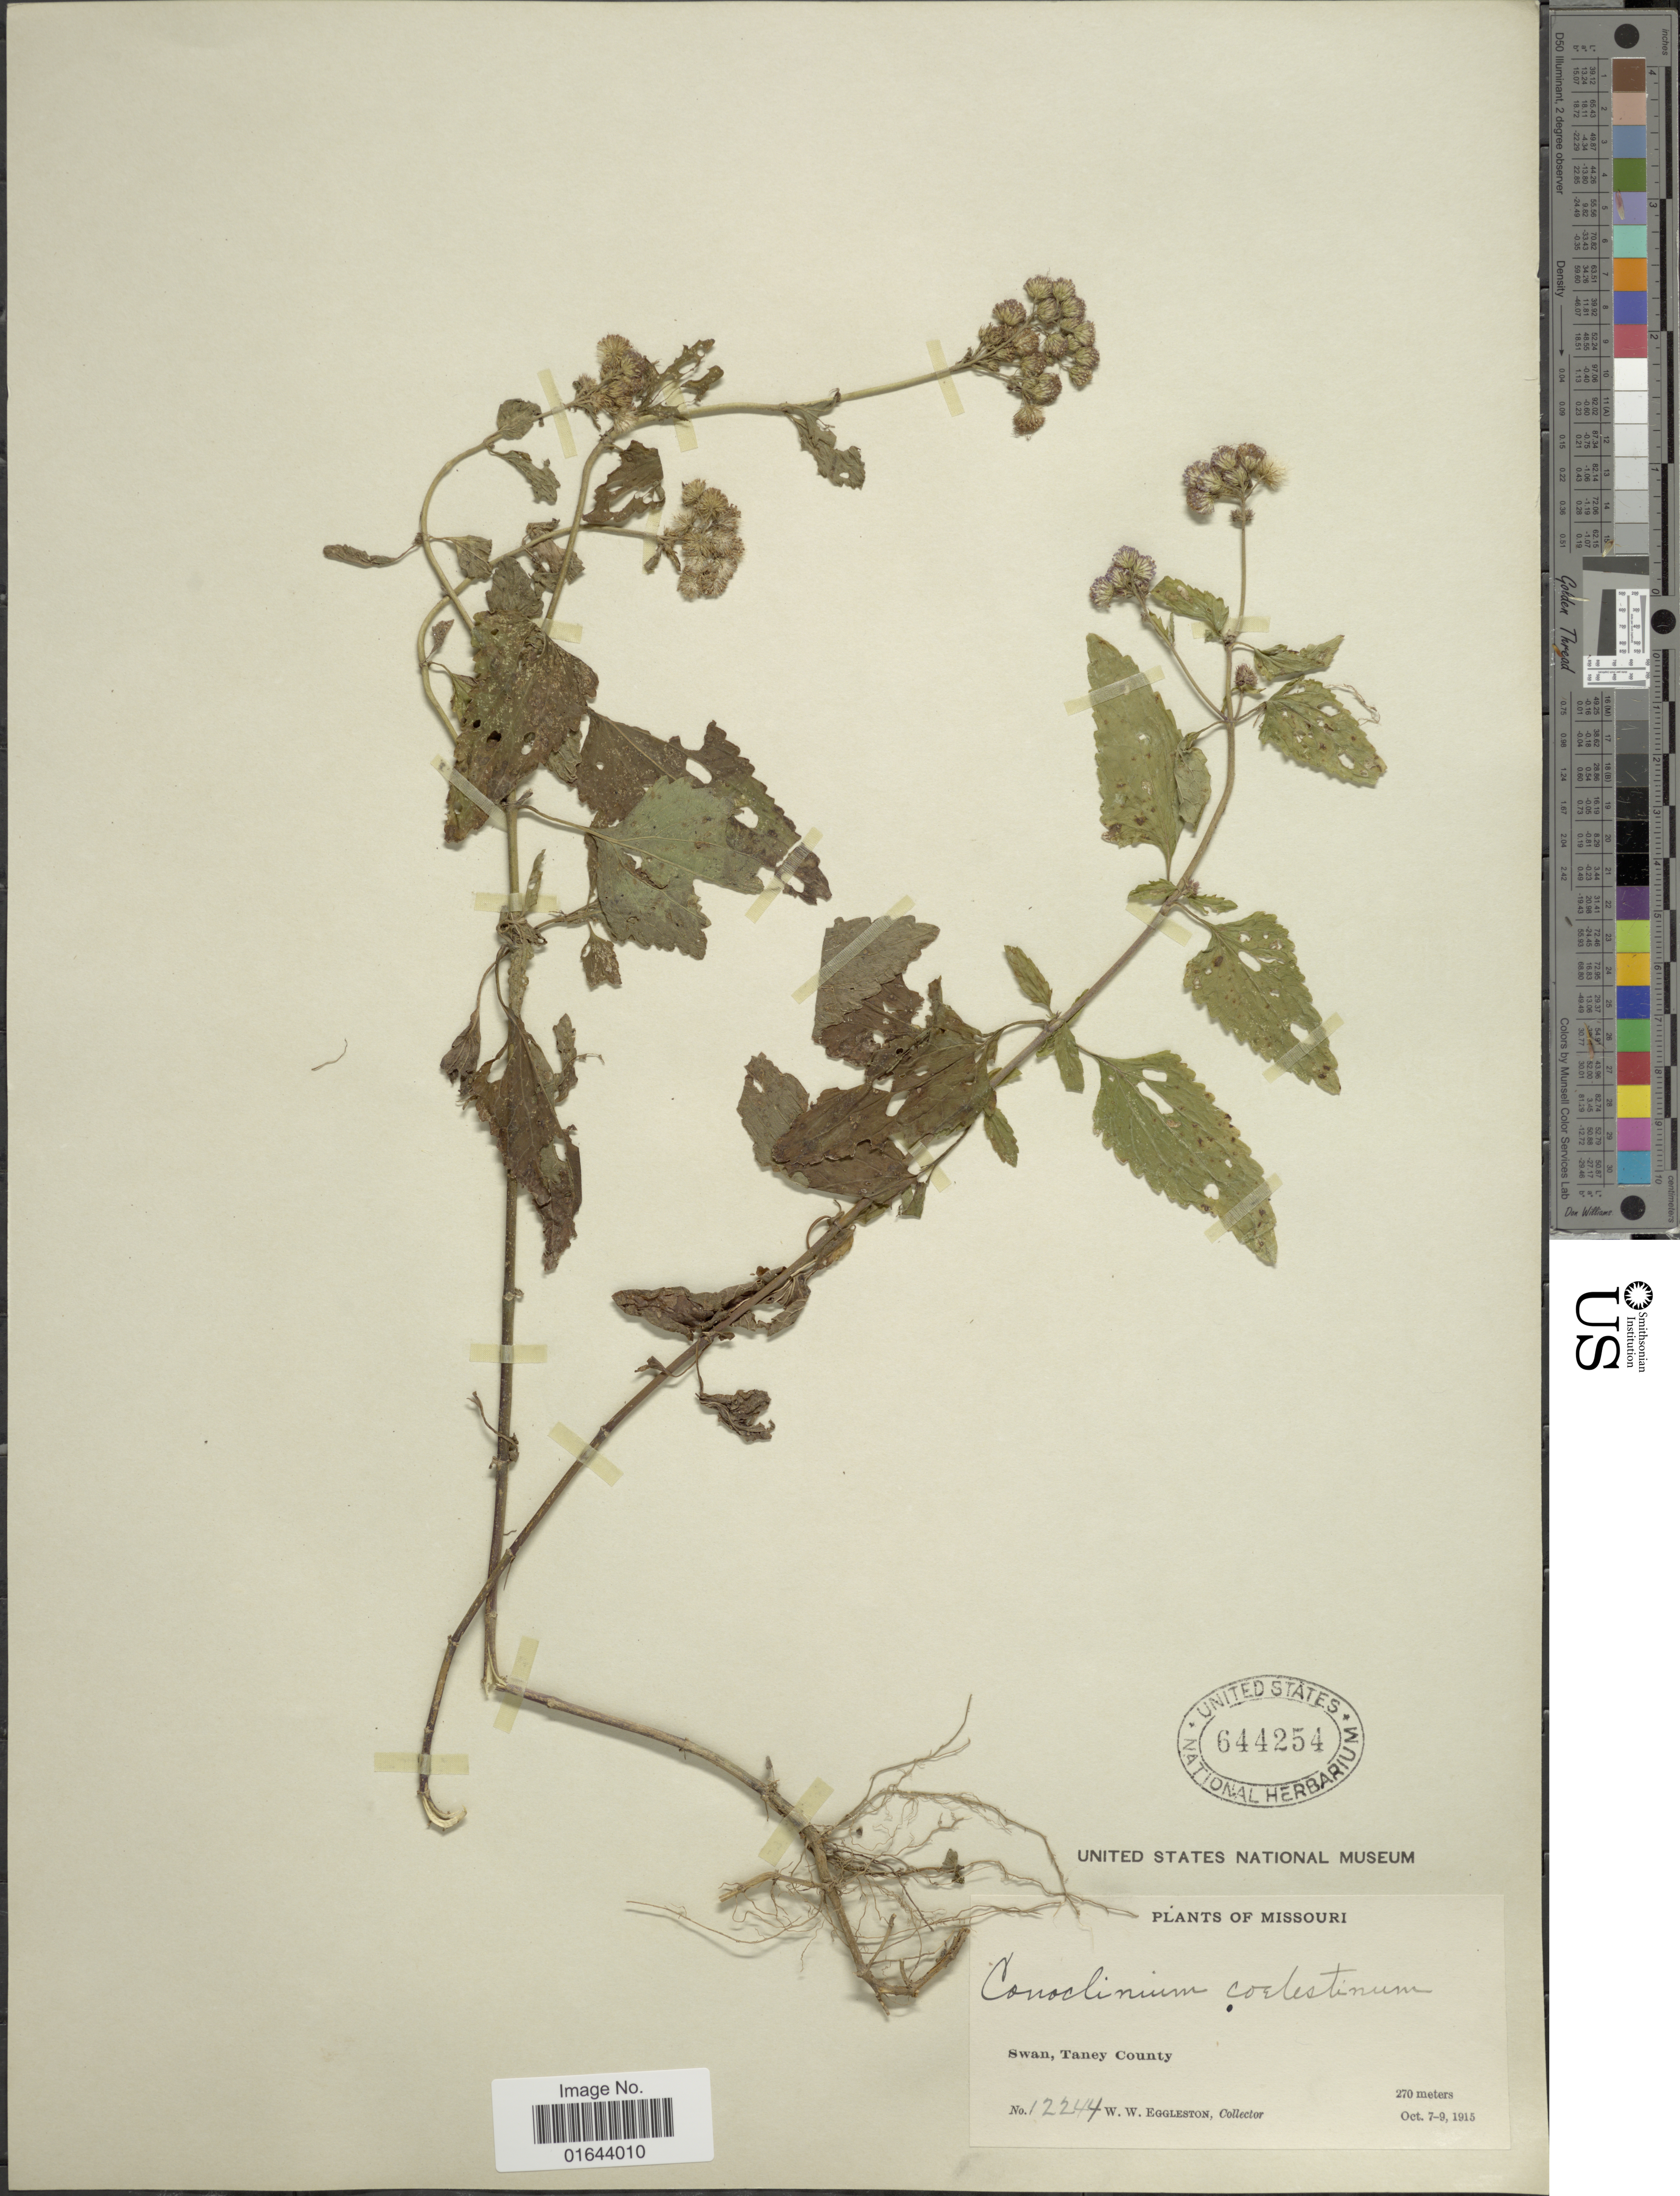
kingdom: Plantae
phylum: Tracheophyta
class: Magnoliopsida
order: Asterales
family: Asteraceae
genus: Conoclinium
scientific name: Conoclinium coelestinum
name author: (L.) DC.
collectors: W. W. Eggleston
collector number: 12244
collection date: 1915-10-07/1915-10-09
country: United States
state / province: Missouri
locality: Swan, Taney County.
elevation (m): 270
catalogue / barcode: US 644254